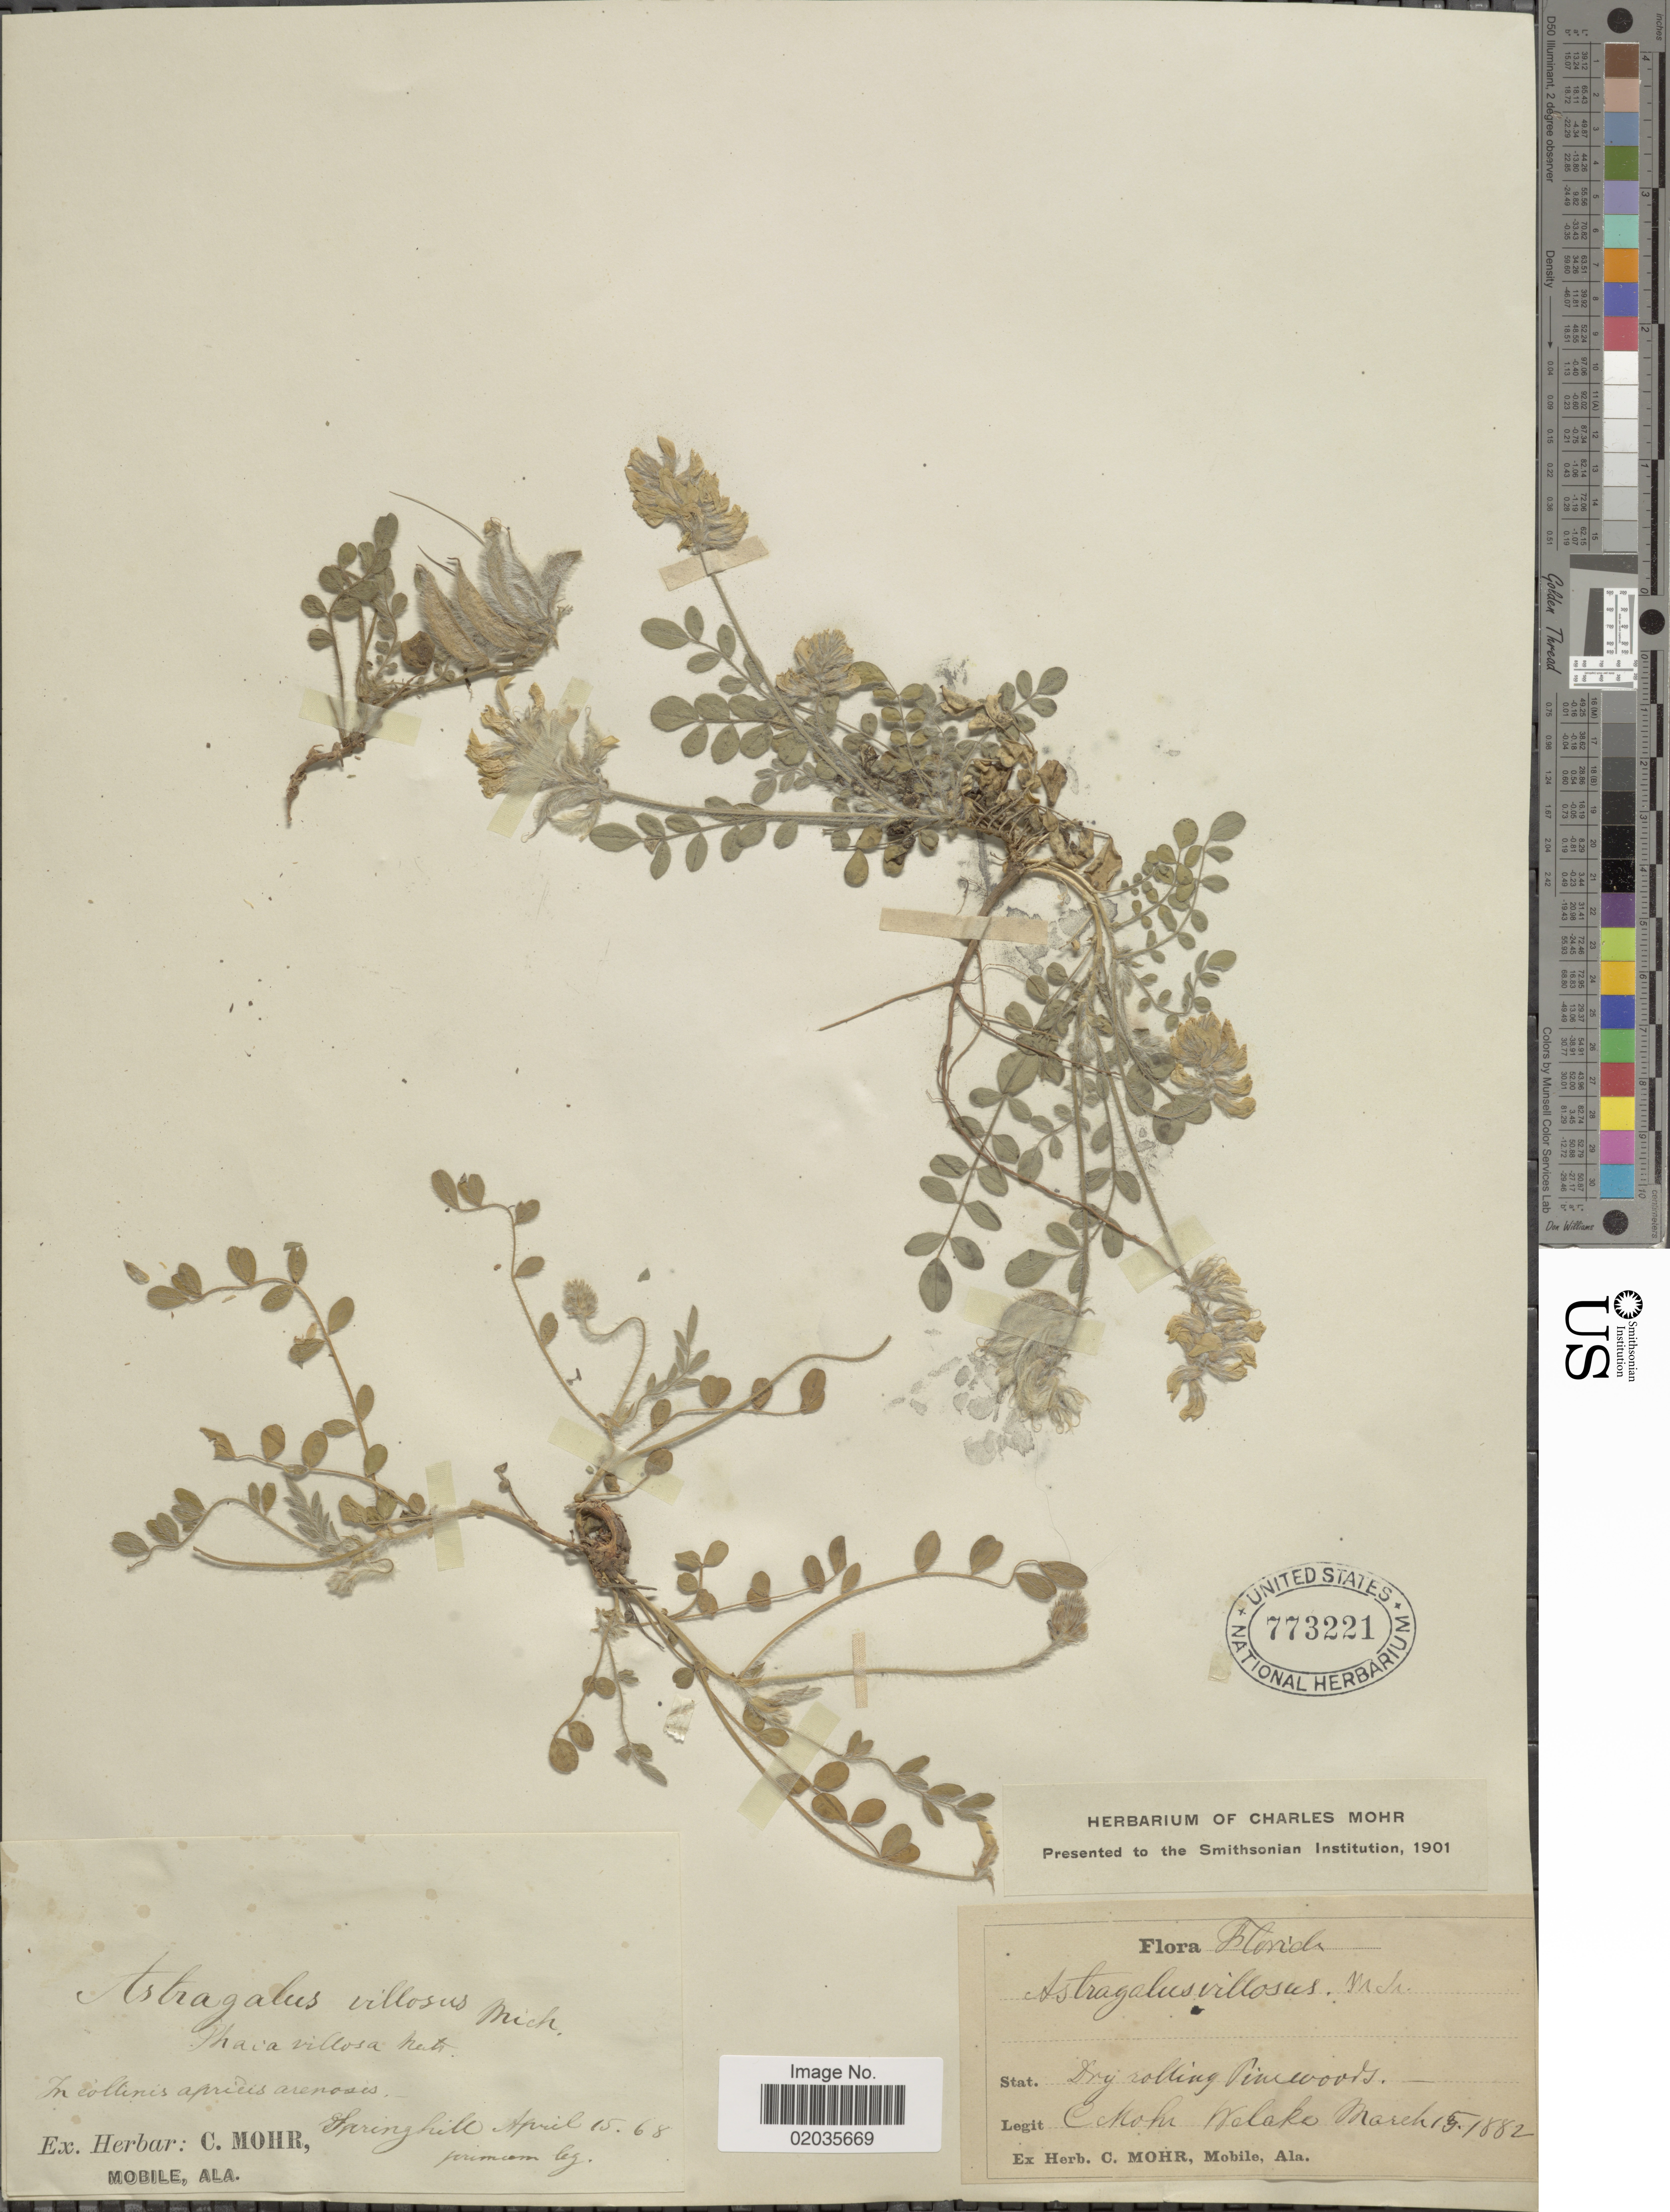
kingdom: Plantae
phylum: Tracheophyta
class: Magnoliopsida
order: Fabales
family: Fabaceae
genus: Astragalus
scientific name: Astragalus villosus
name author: Michx.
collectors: C. T. Mohr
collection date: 1882-03-15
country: United States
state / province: Florida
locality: Welaka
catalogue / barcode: US 773221-2